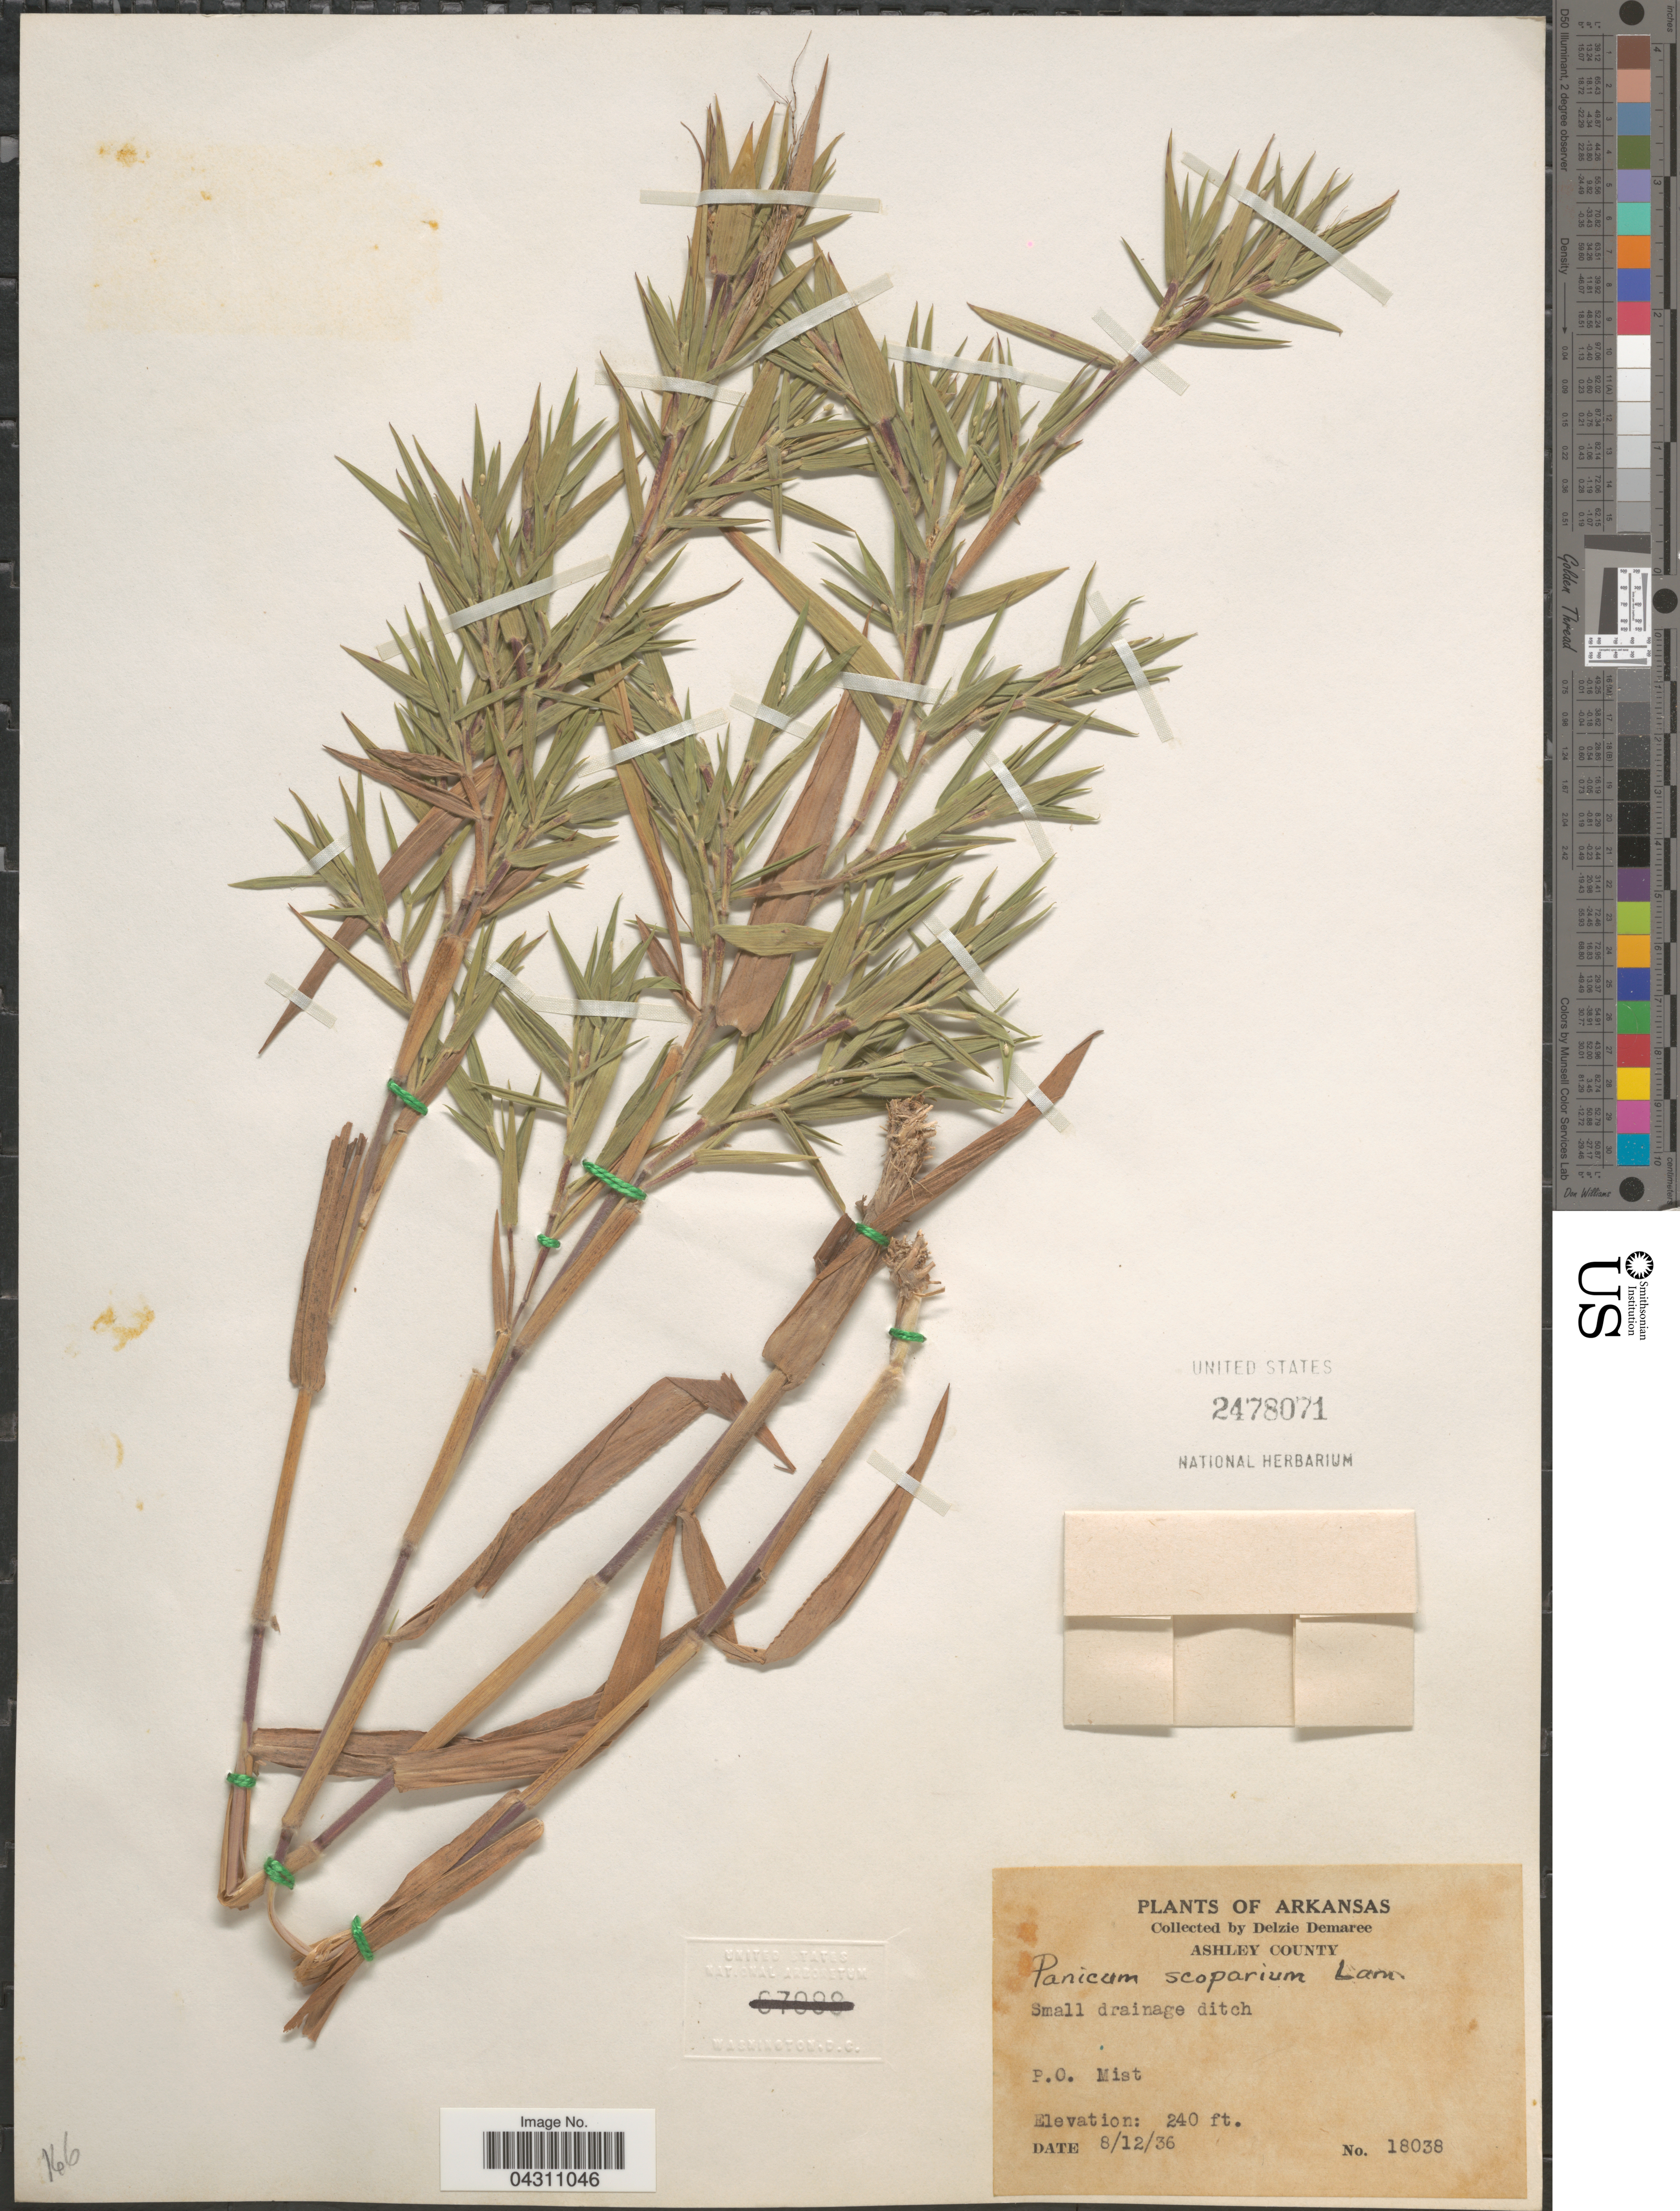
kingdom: Plantae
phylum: Tracheophyta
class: Liliopsida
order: Poales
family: Poaceae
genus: Dichanthelium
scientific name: Dichanthelium scoparium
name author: (Lam.) Gould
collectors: D. Demaree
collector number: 18038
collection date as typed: Transcribed d/m/y: 12/8/36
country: United States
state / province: Arkansas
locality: Ashley County. Small drainage ditch. P.O. Mist.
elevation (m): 73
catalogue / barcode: US 2478071